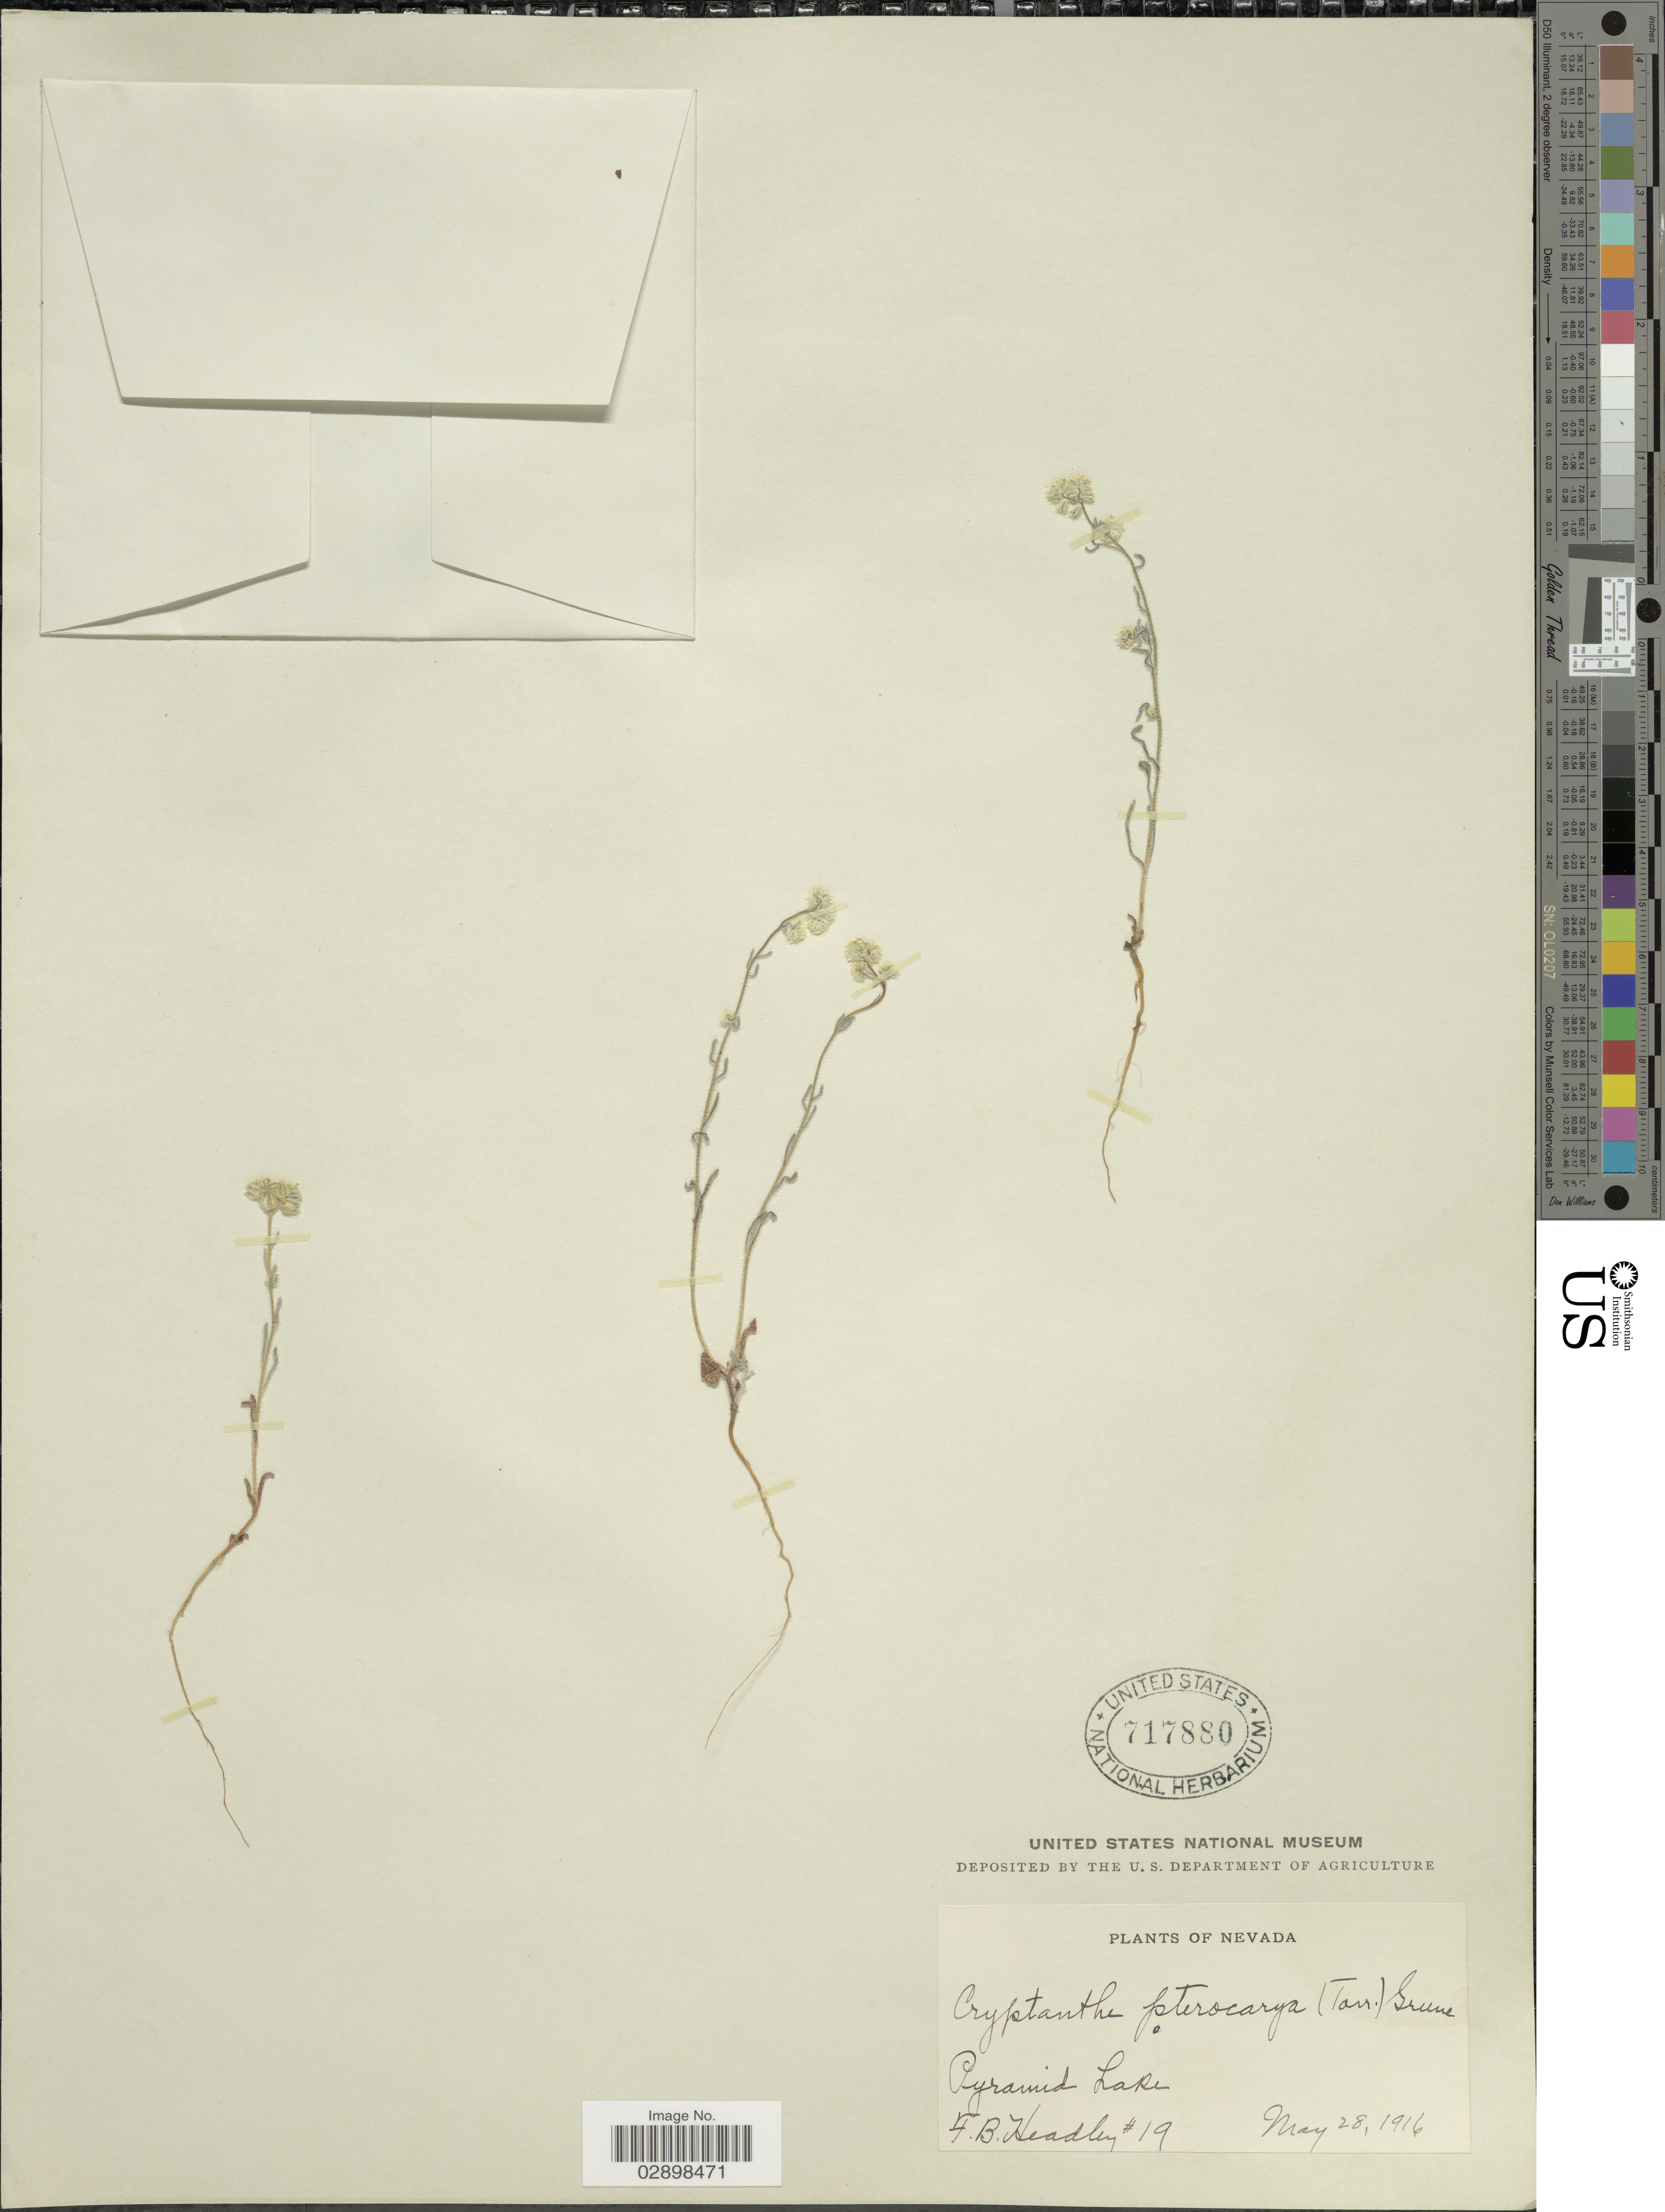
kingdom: Plantae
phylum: Tracheophyta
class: Magnoliopsida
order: Boraginales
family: Boraginaceae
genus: Cryptantha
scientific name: Cryptantha watsonii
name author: (A. Gray) Greene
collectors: F. B. Headley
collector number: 19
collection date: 1916-05-28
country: United States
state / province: Nevada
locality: Pyramid Lake.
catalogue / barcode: US 717880